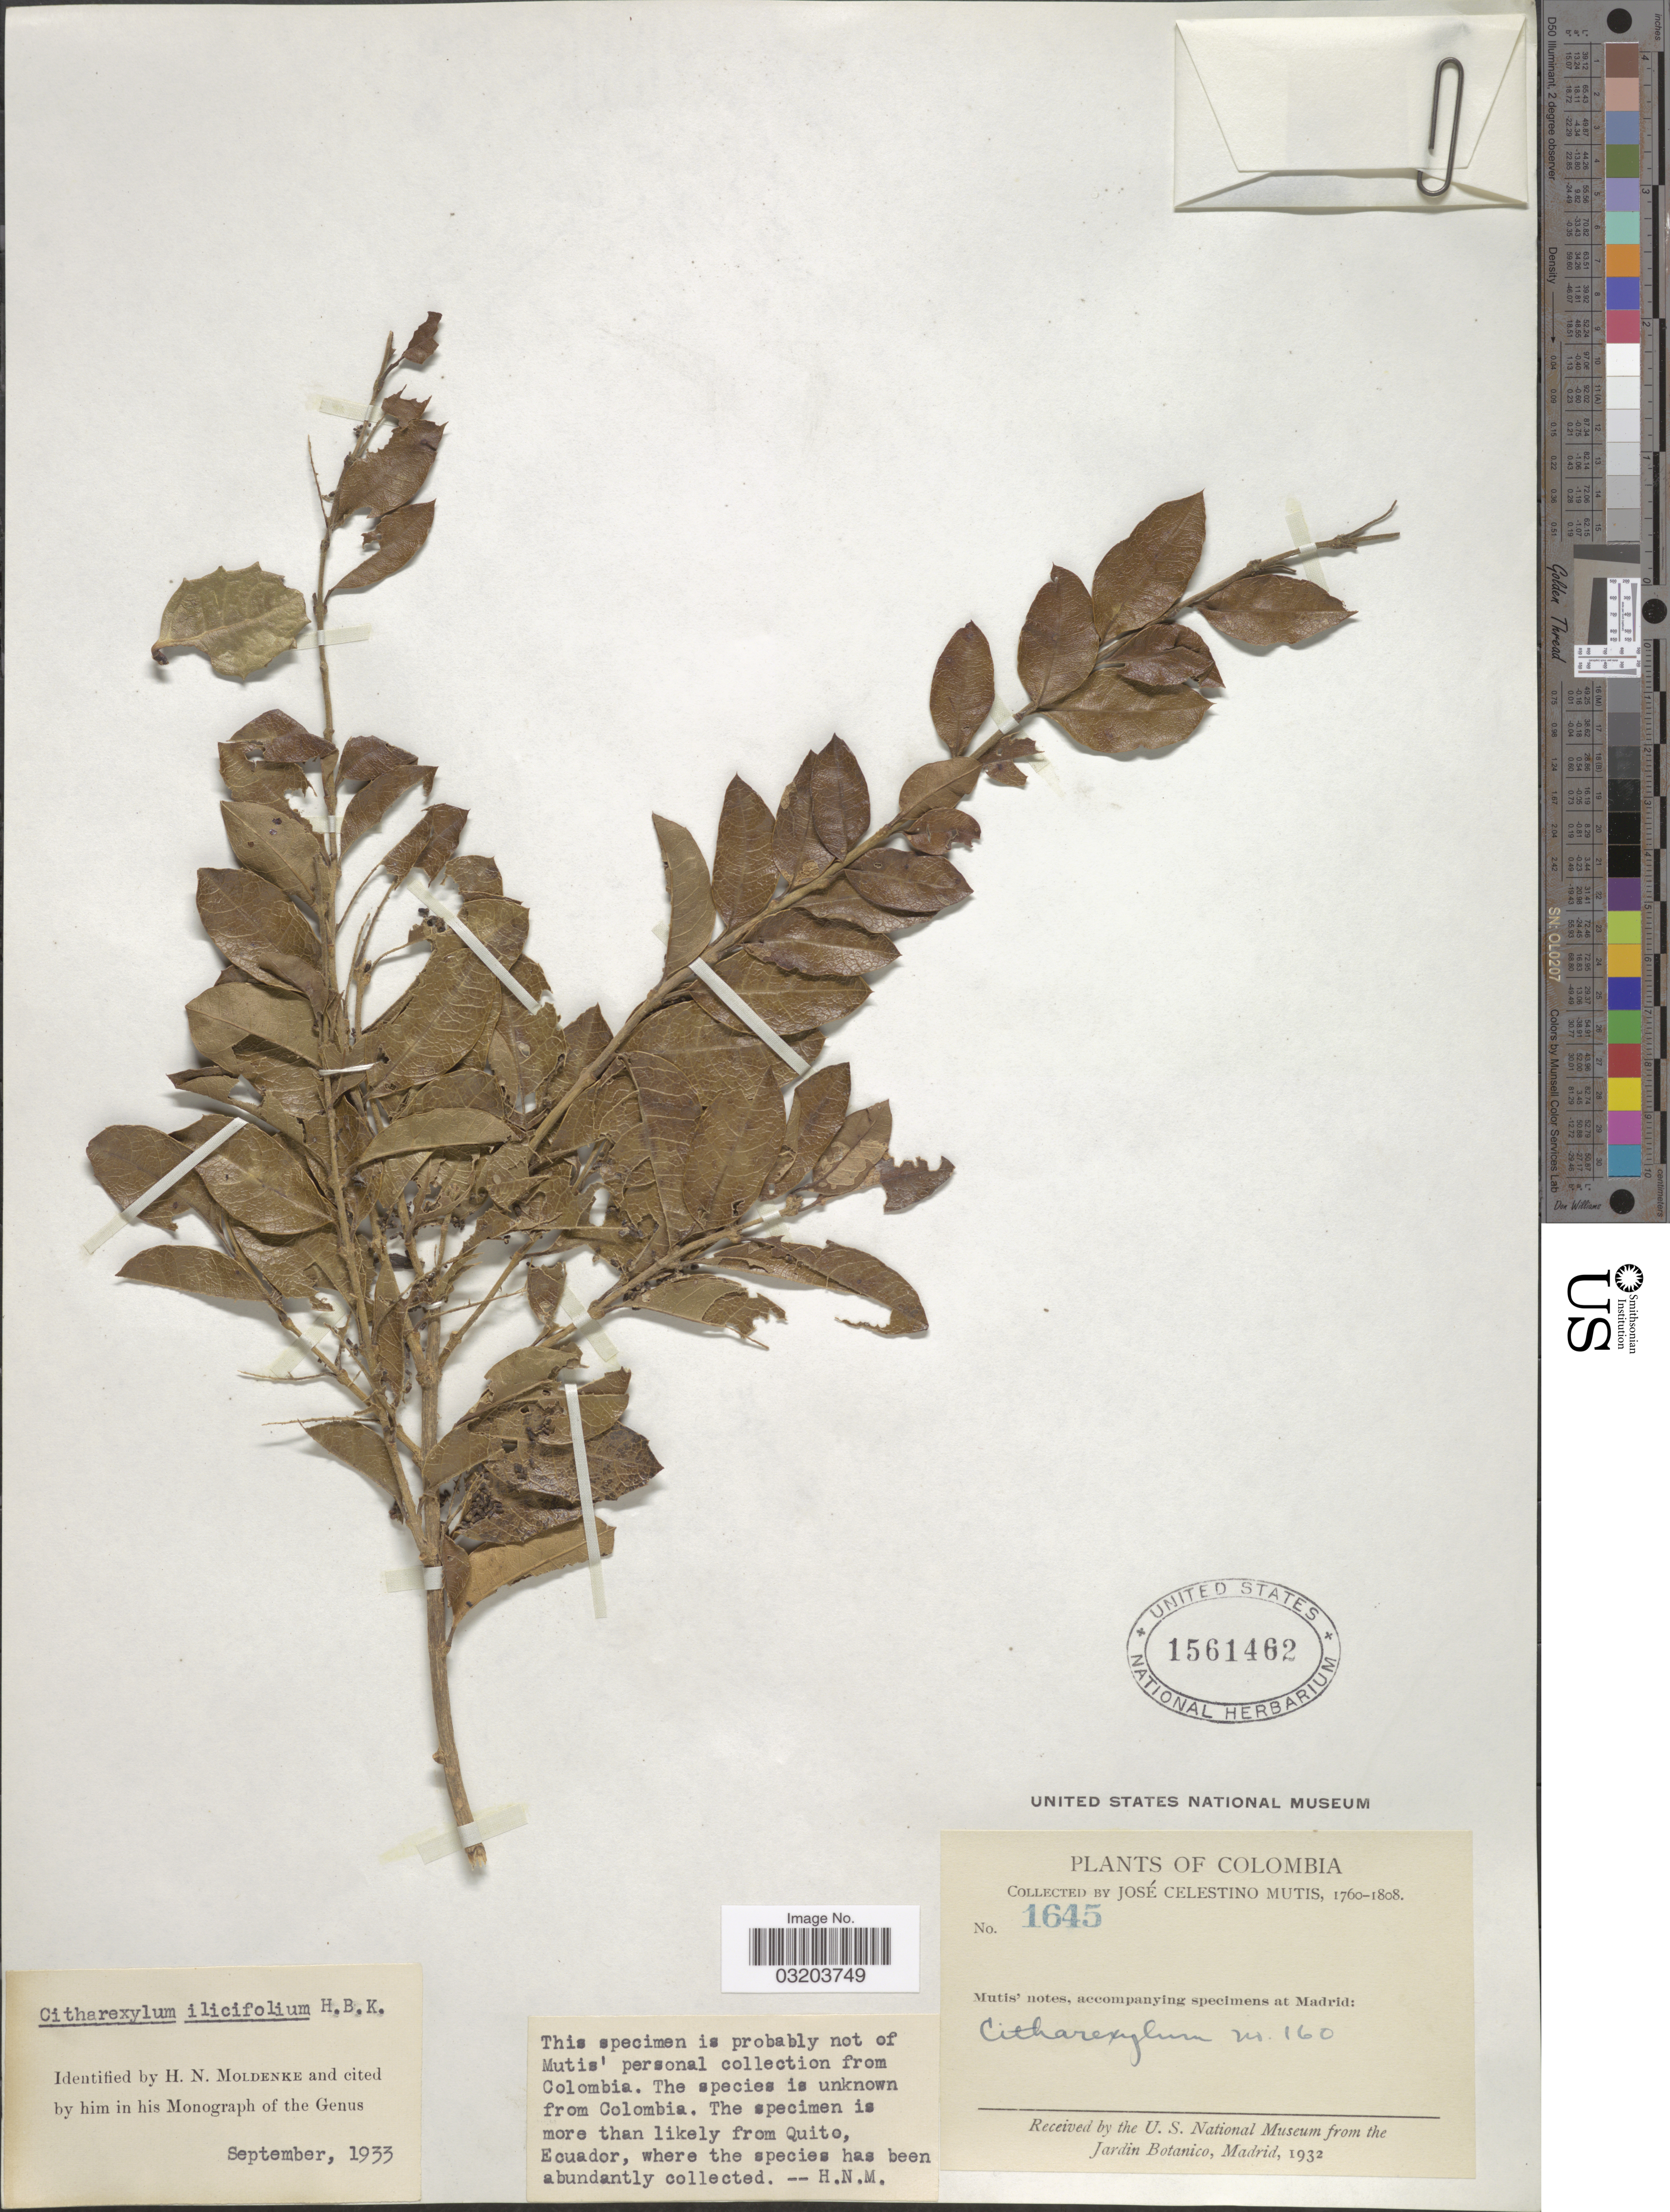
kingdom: Plantae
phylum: Tracheophyta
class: Magnoliopsida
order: Lamiales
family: Verbenaceae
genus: Citharexylum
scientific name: Citharexylum ilicifolium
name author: Kunth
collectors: J. C. B. Mutis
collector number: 1645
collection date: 1760/1808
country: Colombia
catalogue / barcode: US 1561462